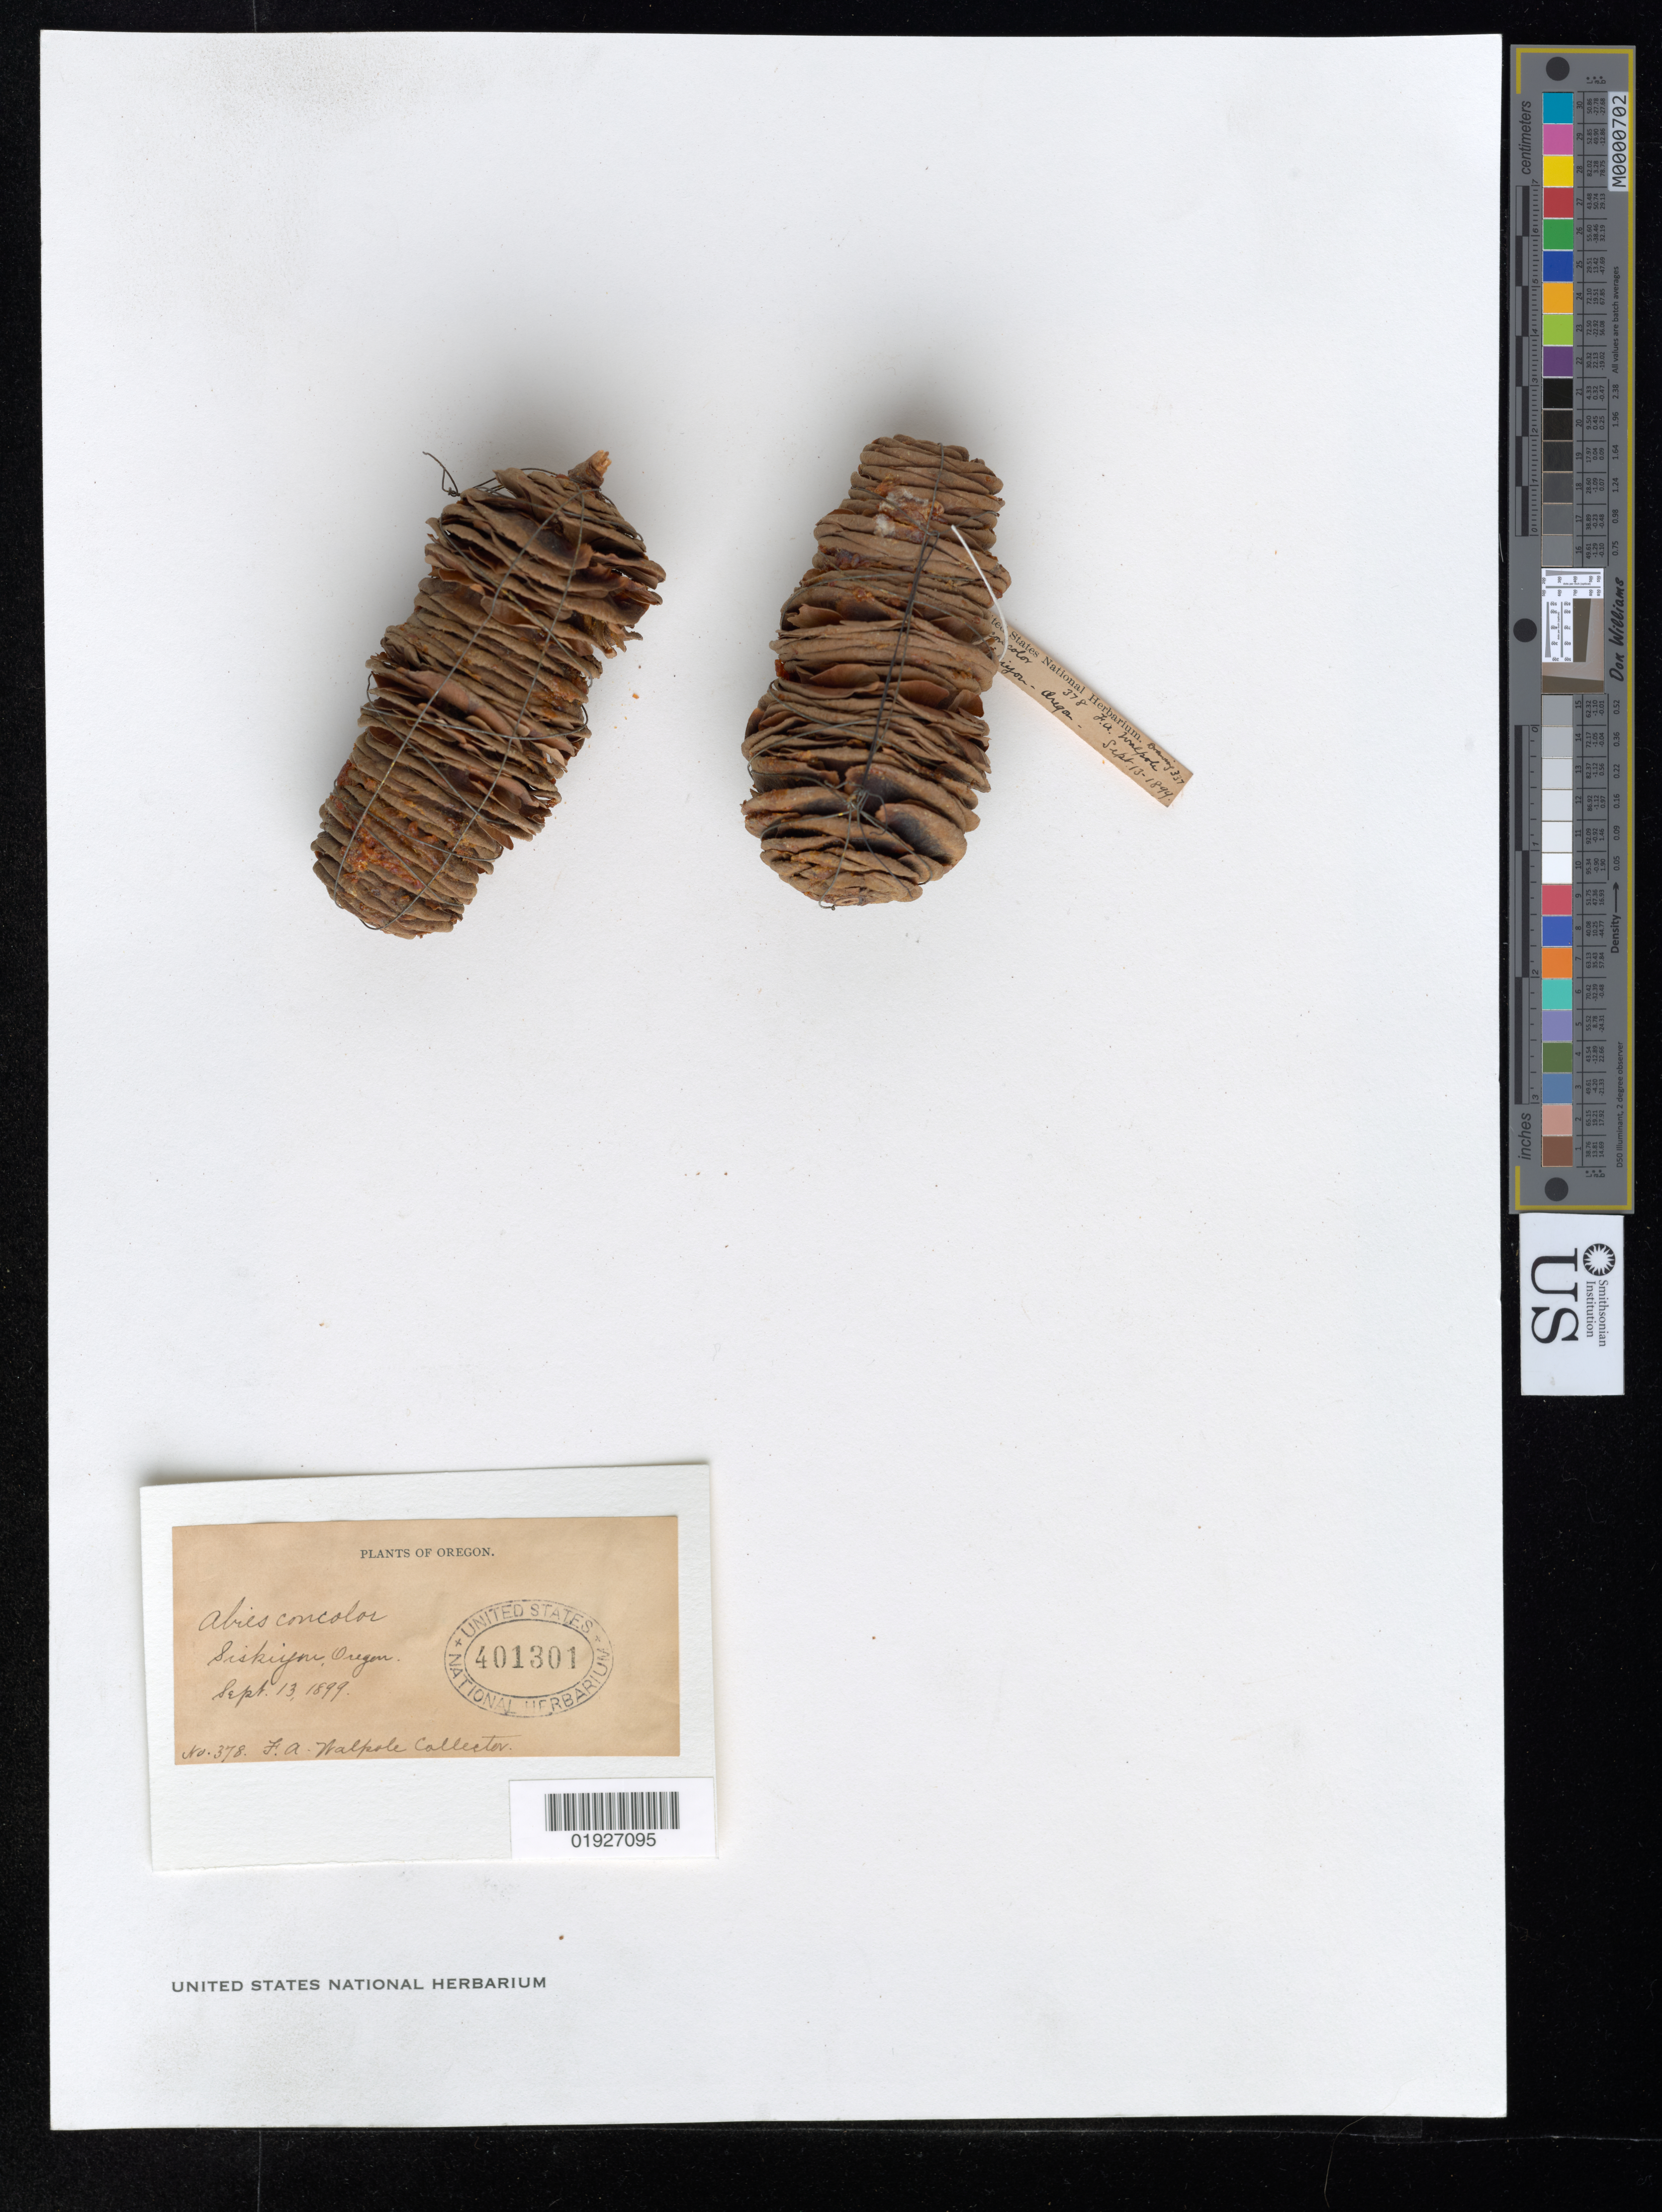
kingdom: Plantae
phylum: Tracheophyta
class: Pinopsida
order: Pinales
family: Pinaceae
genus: Abies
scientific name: Abies concolor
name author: (Gordon & Glend.) Lindl. ex Hildebr.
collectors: F. Walpole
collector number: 378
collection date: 1899-09-13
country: United States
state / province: Oregon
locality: Siskiyon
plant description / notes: USNH 401301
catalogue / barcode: US 401301